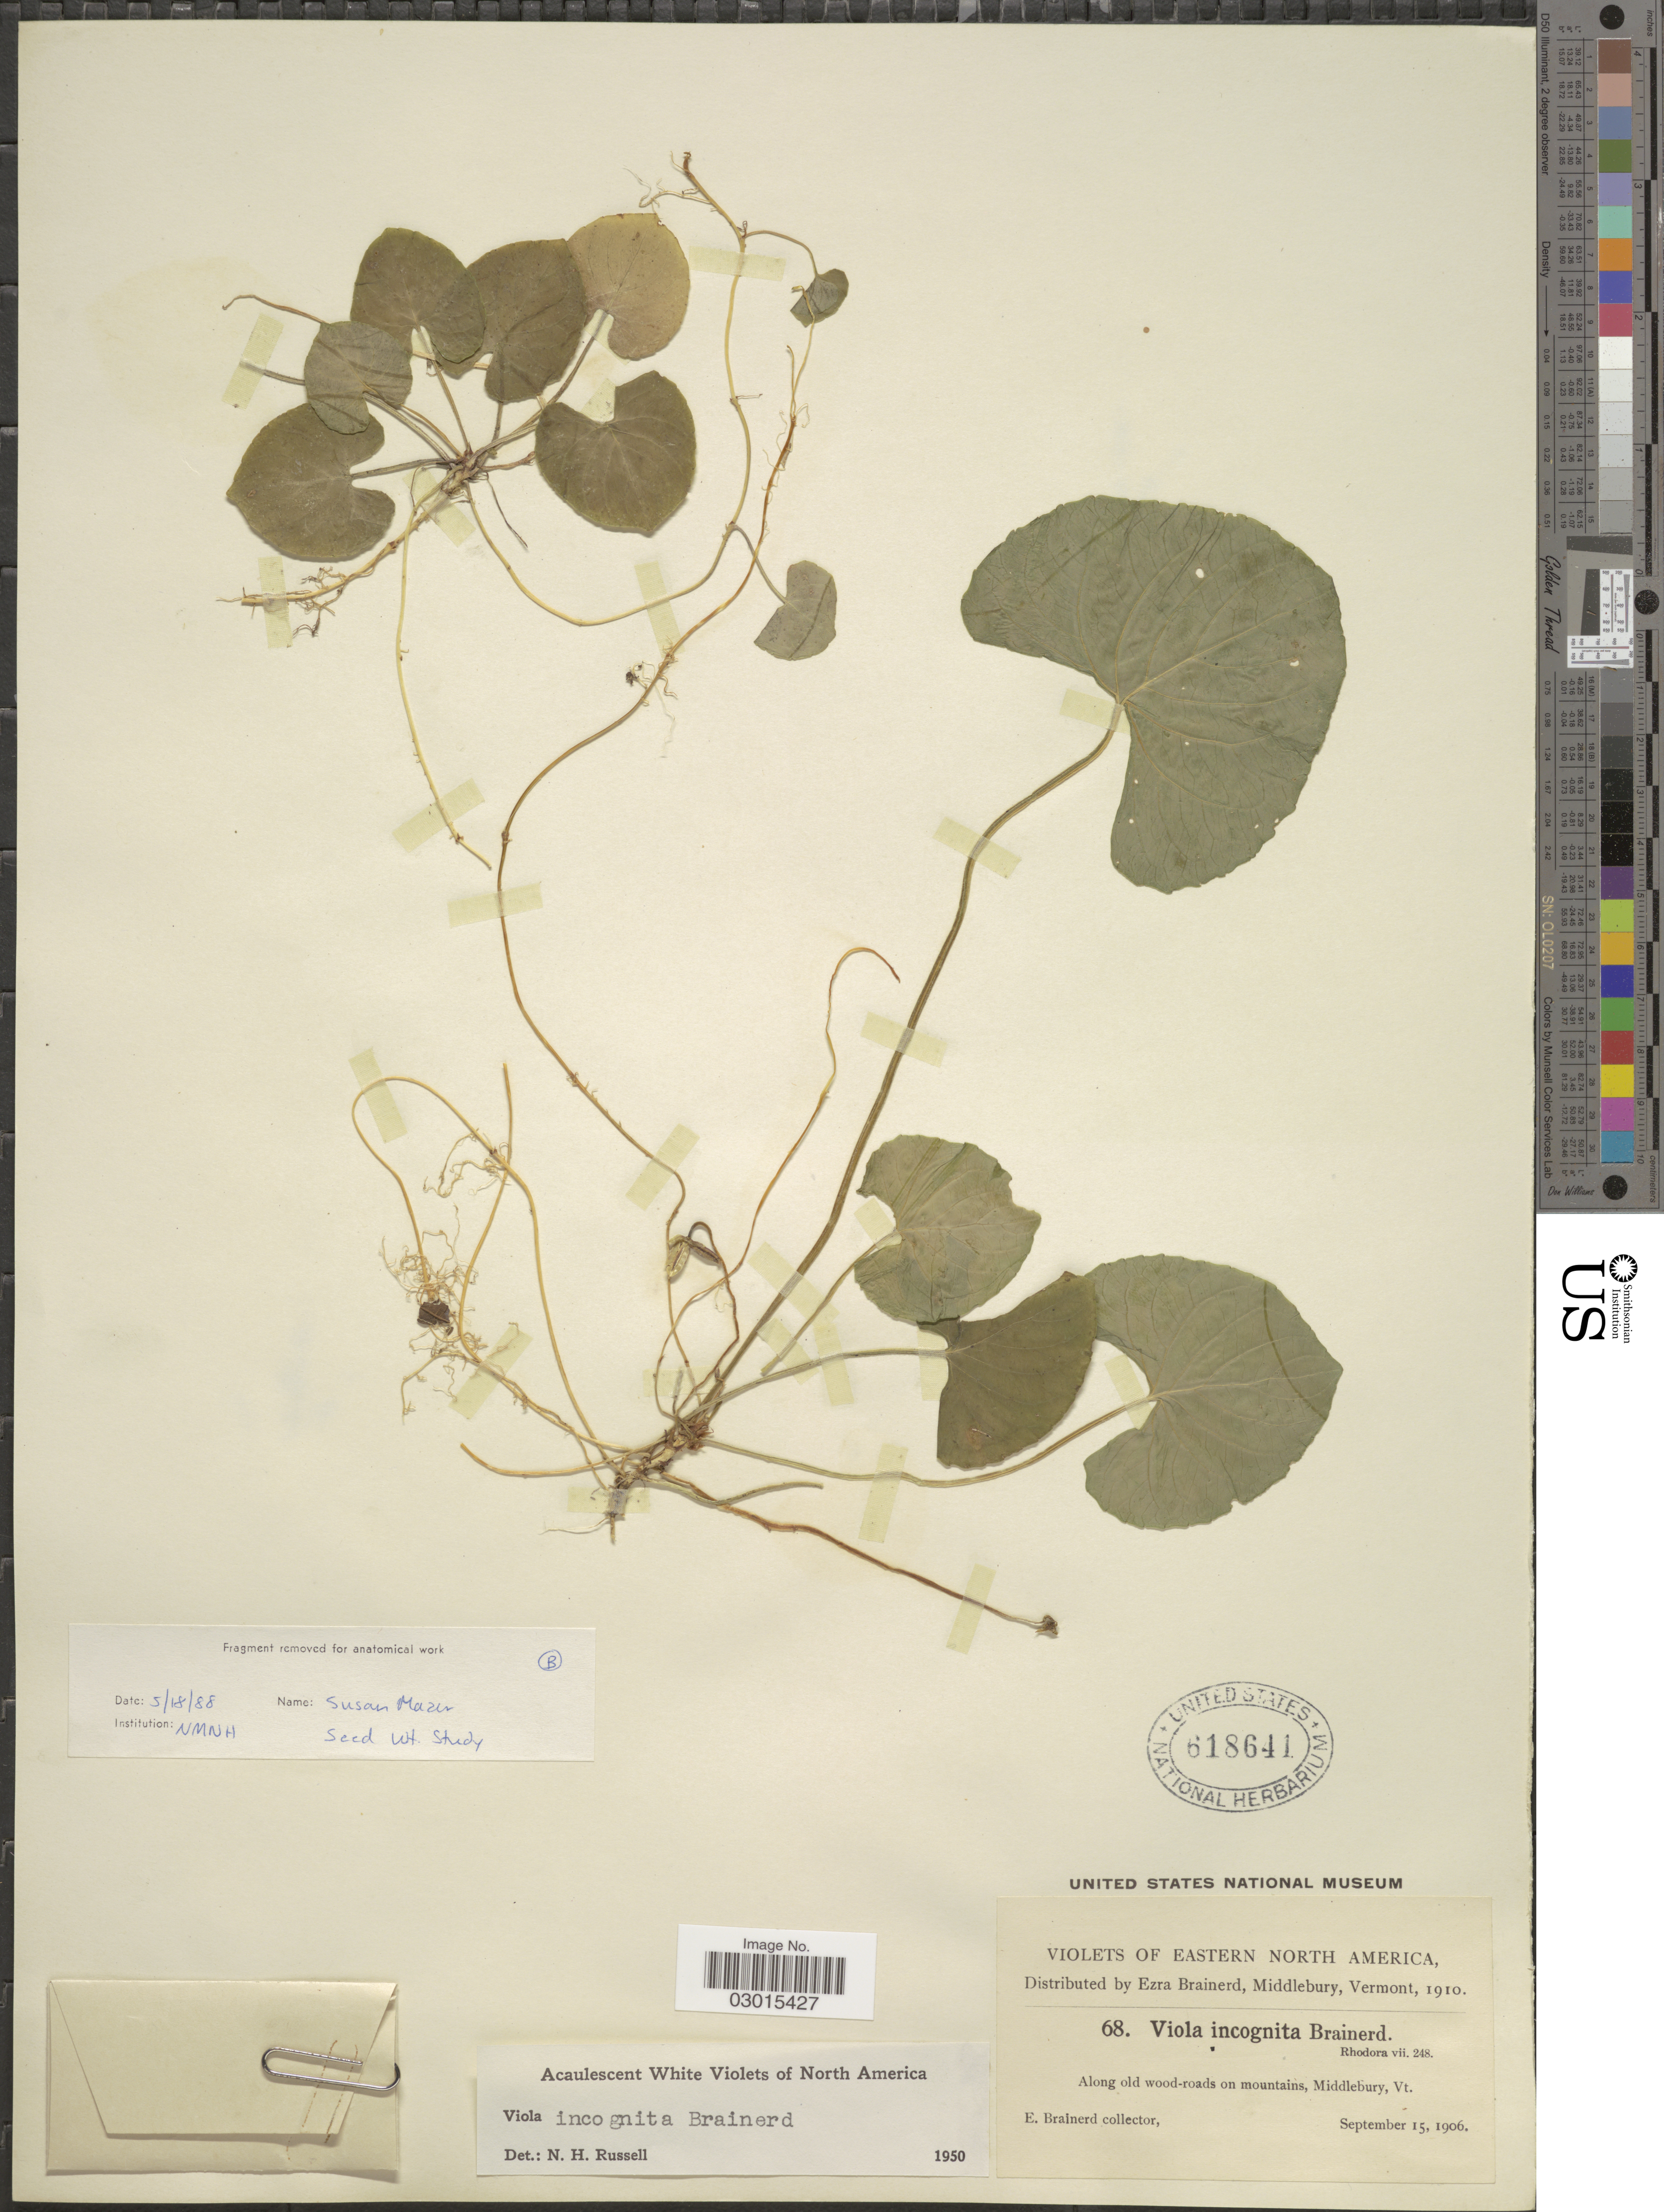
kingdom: Plantae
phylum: Tracheophyta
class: Magnoliopsida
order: Malpighiales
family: Violaceae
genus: Viola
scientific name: Viola incognita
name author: Brainerd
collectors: E. Brainerd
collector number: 68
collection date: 1906-09-15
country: United States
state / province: Vermont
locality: Eastern North America. Middlebury, Vt.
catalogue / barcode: US 618641